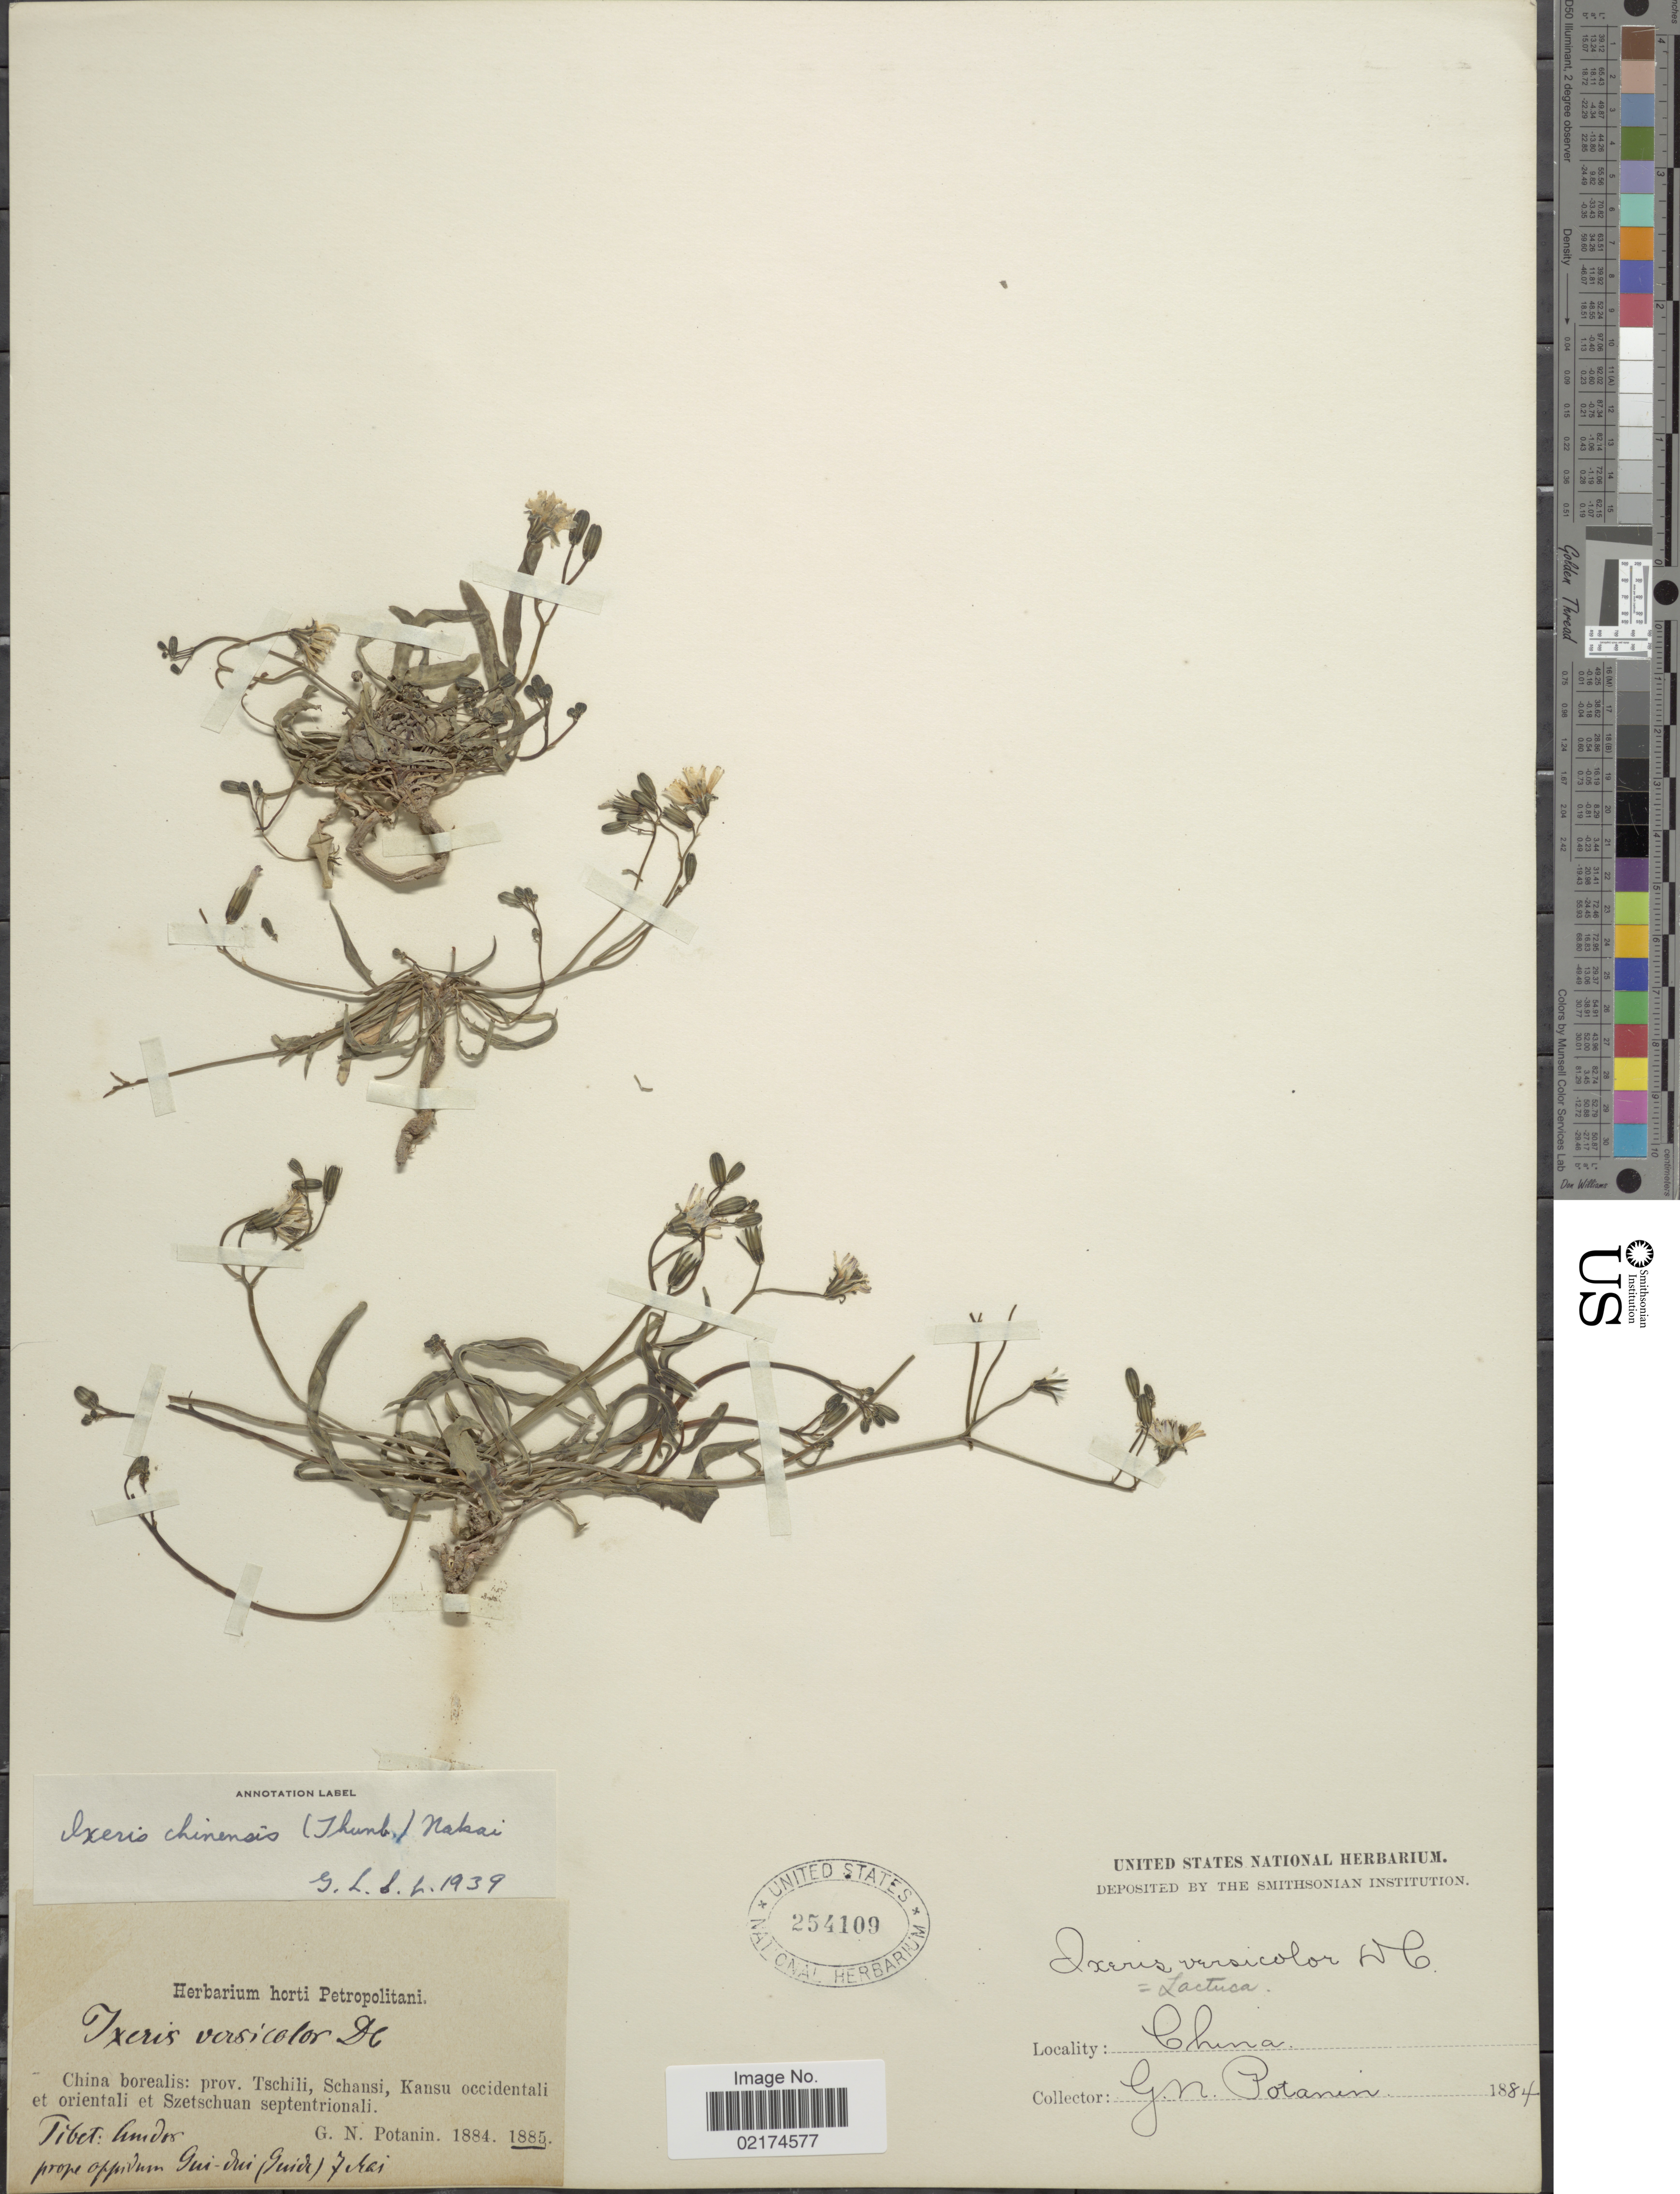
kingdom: Plantae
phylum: Tracheophyta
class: Magnoliopsida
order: Asterales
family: Asteraceae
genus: Ixeris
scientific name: Ixeris chinensis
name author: (Thunb.) Nakai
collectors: G. Potanin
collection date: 1885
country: China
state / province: Xizang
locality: Prov. Tschili, Schansi, Kansu occidentali et orientali et Szetschuan septentrionali, Tibet: [illegible text]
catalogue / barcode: US 254109